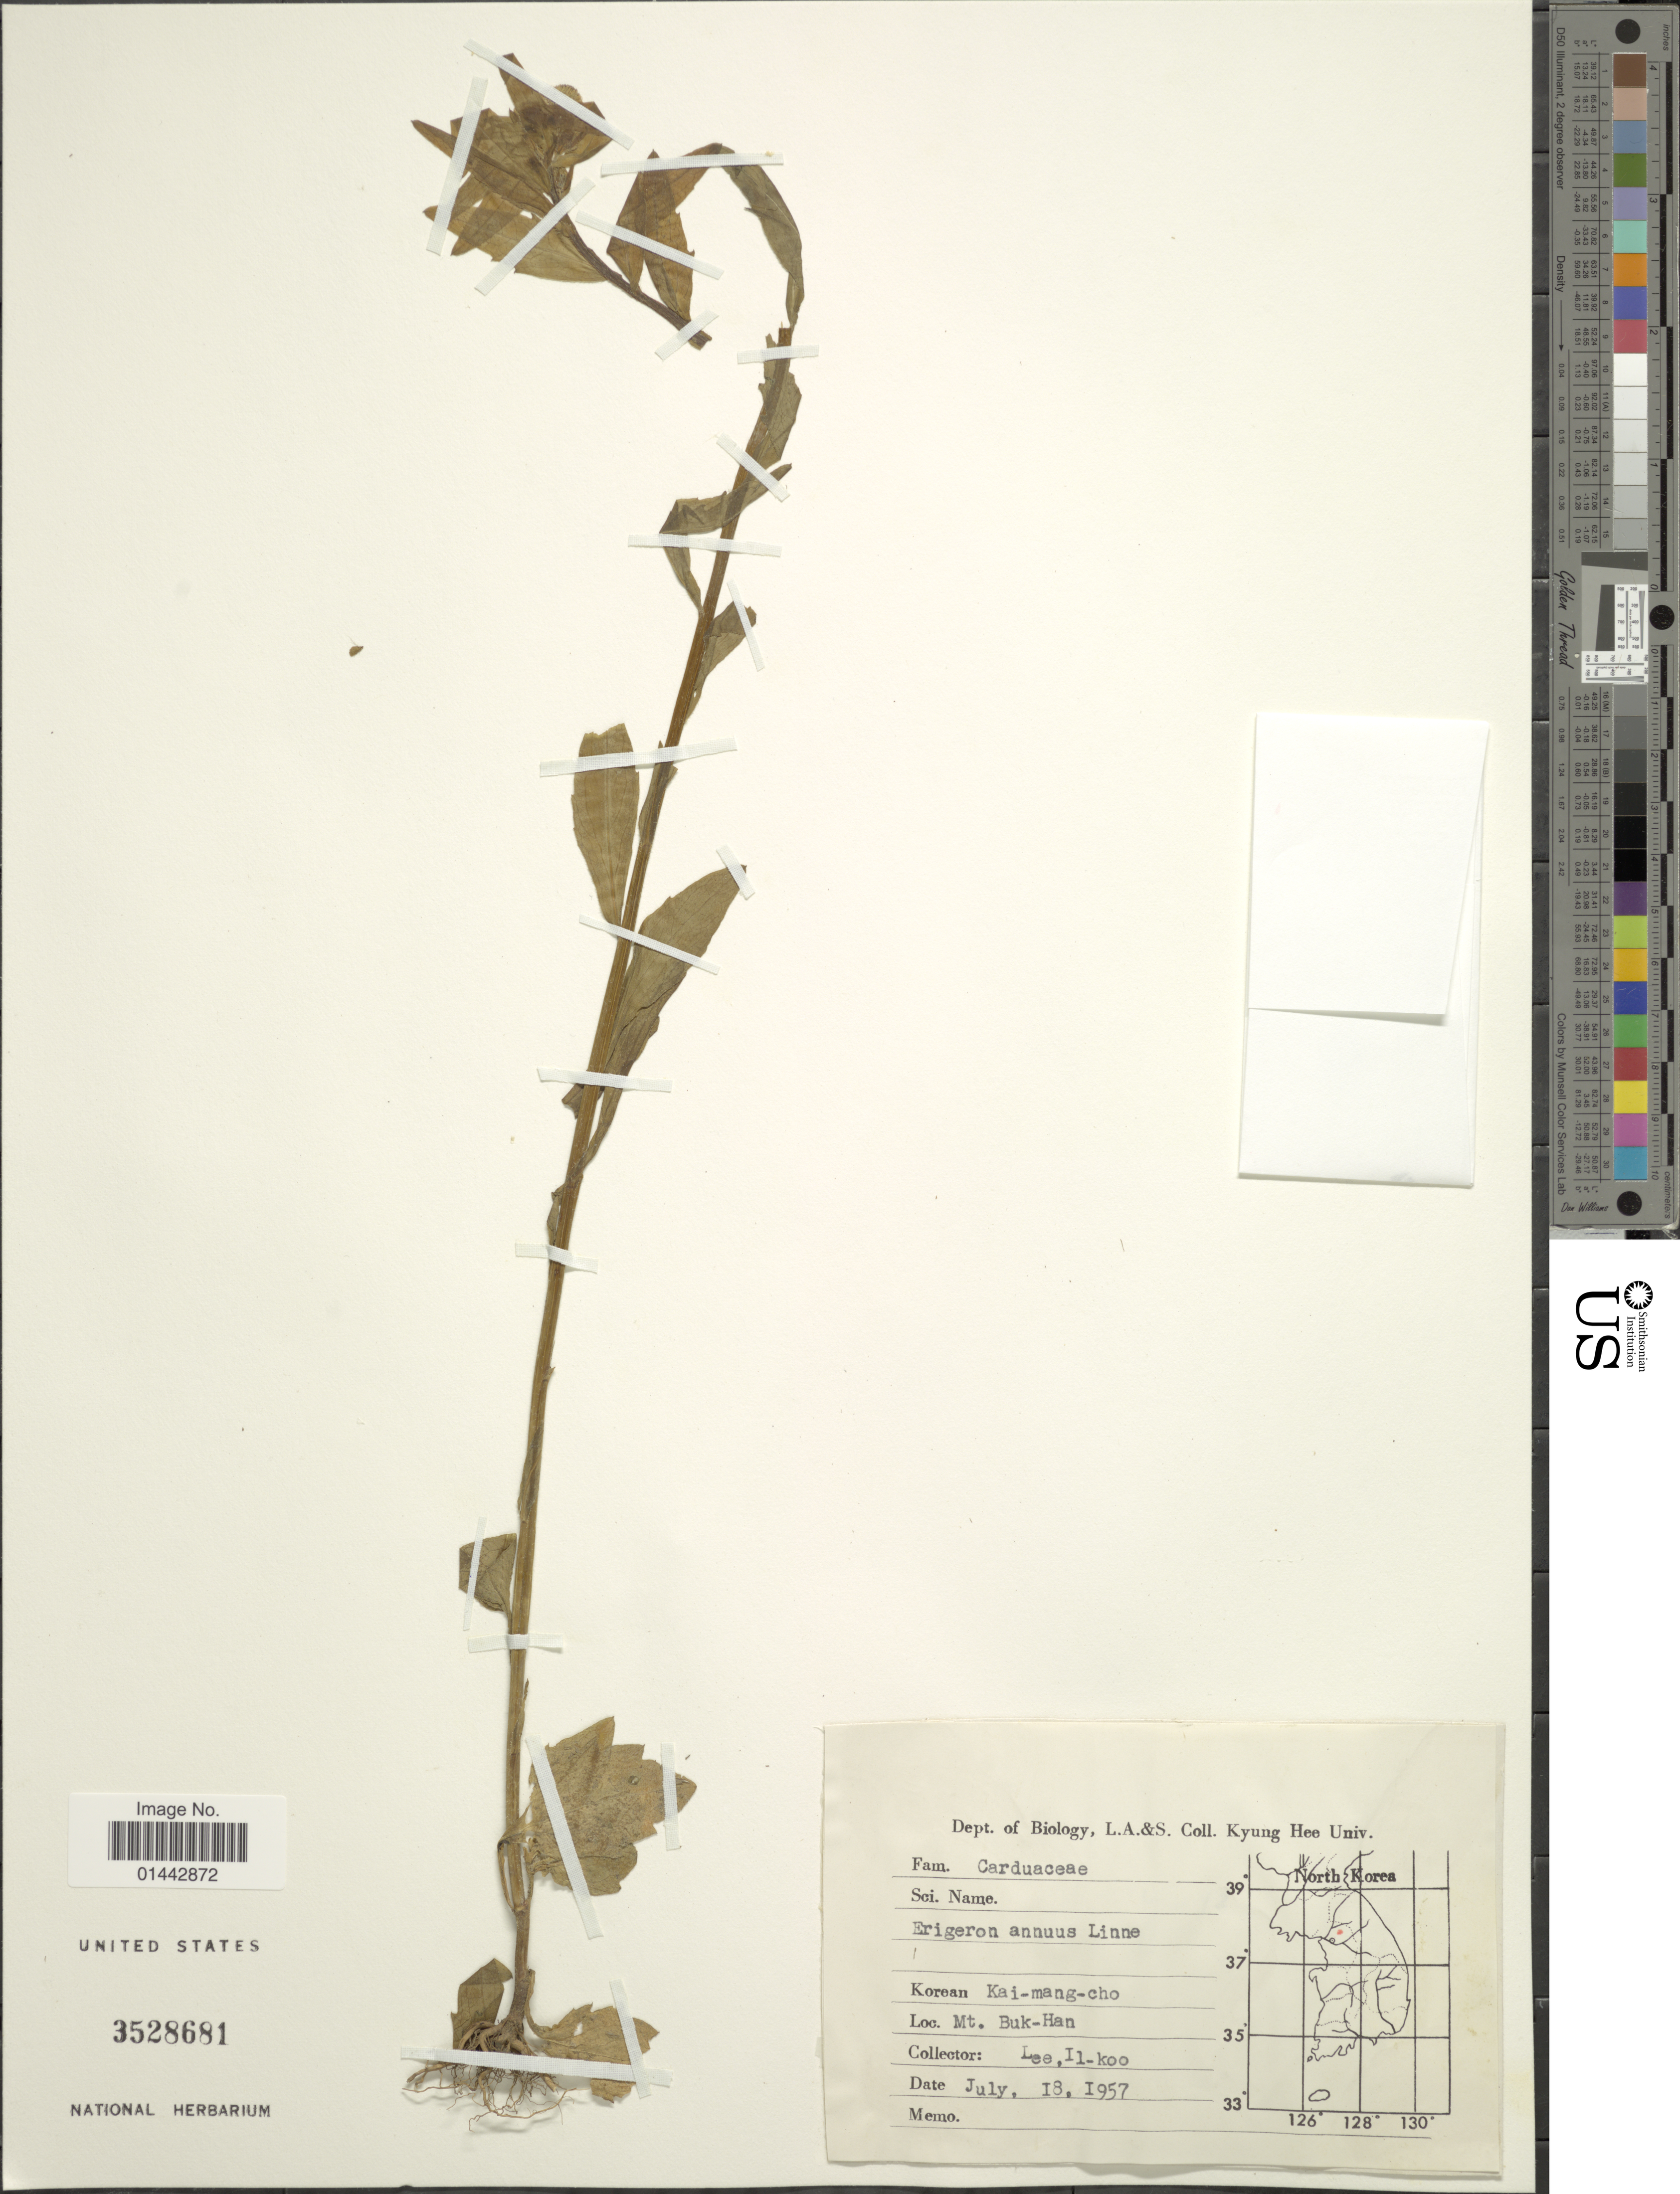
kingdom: Plantae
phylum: Tracheophyta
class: Magnoliopsida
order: Asterales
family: Asteraceae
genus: Erigeron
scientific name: Erigeron annuus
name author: (L.) Pers.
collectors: I. Lee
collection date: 1957-07-18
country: South Korea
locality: Mt. Buk-Han.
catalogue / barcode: US 3528681